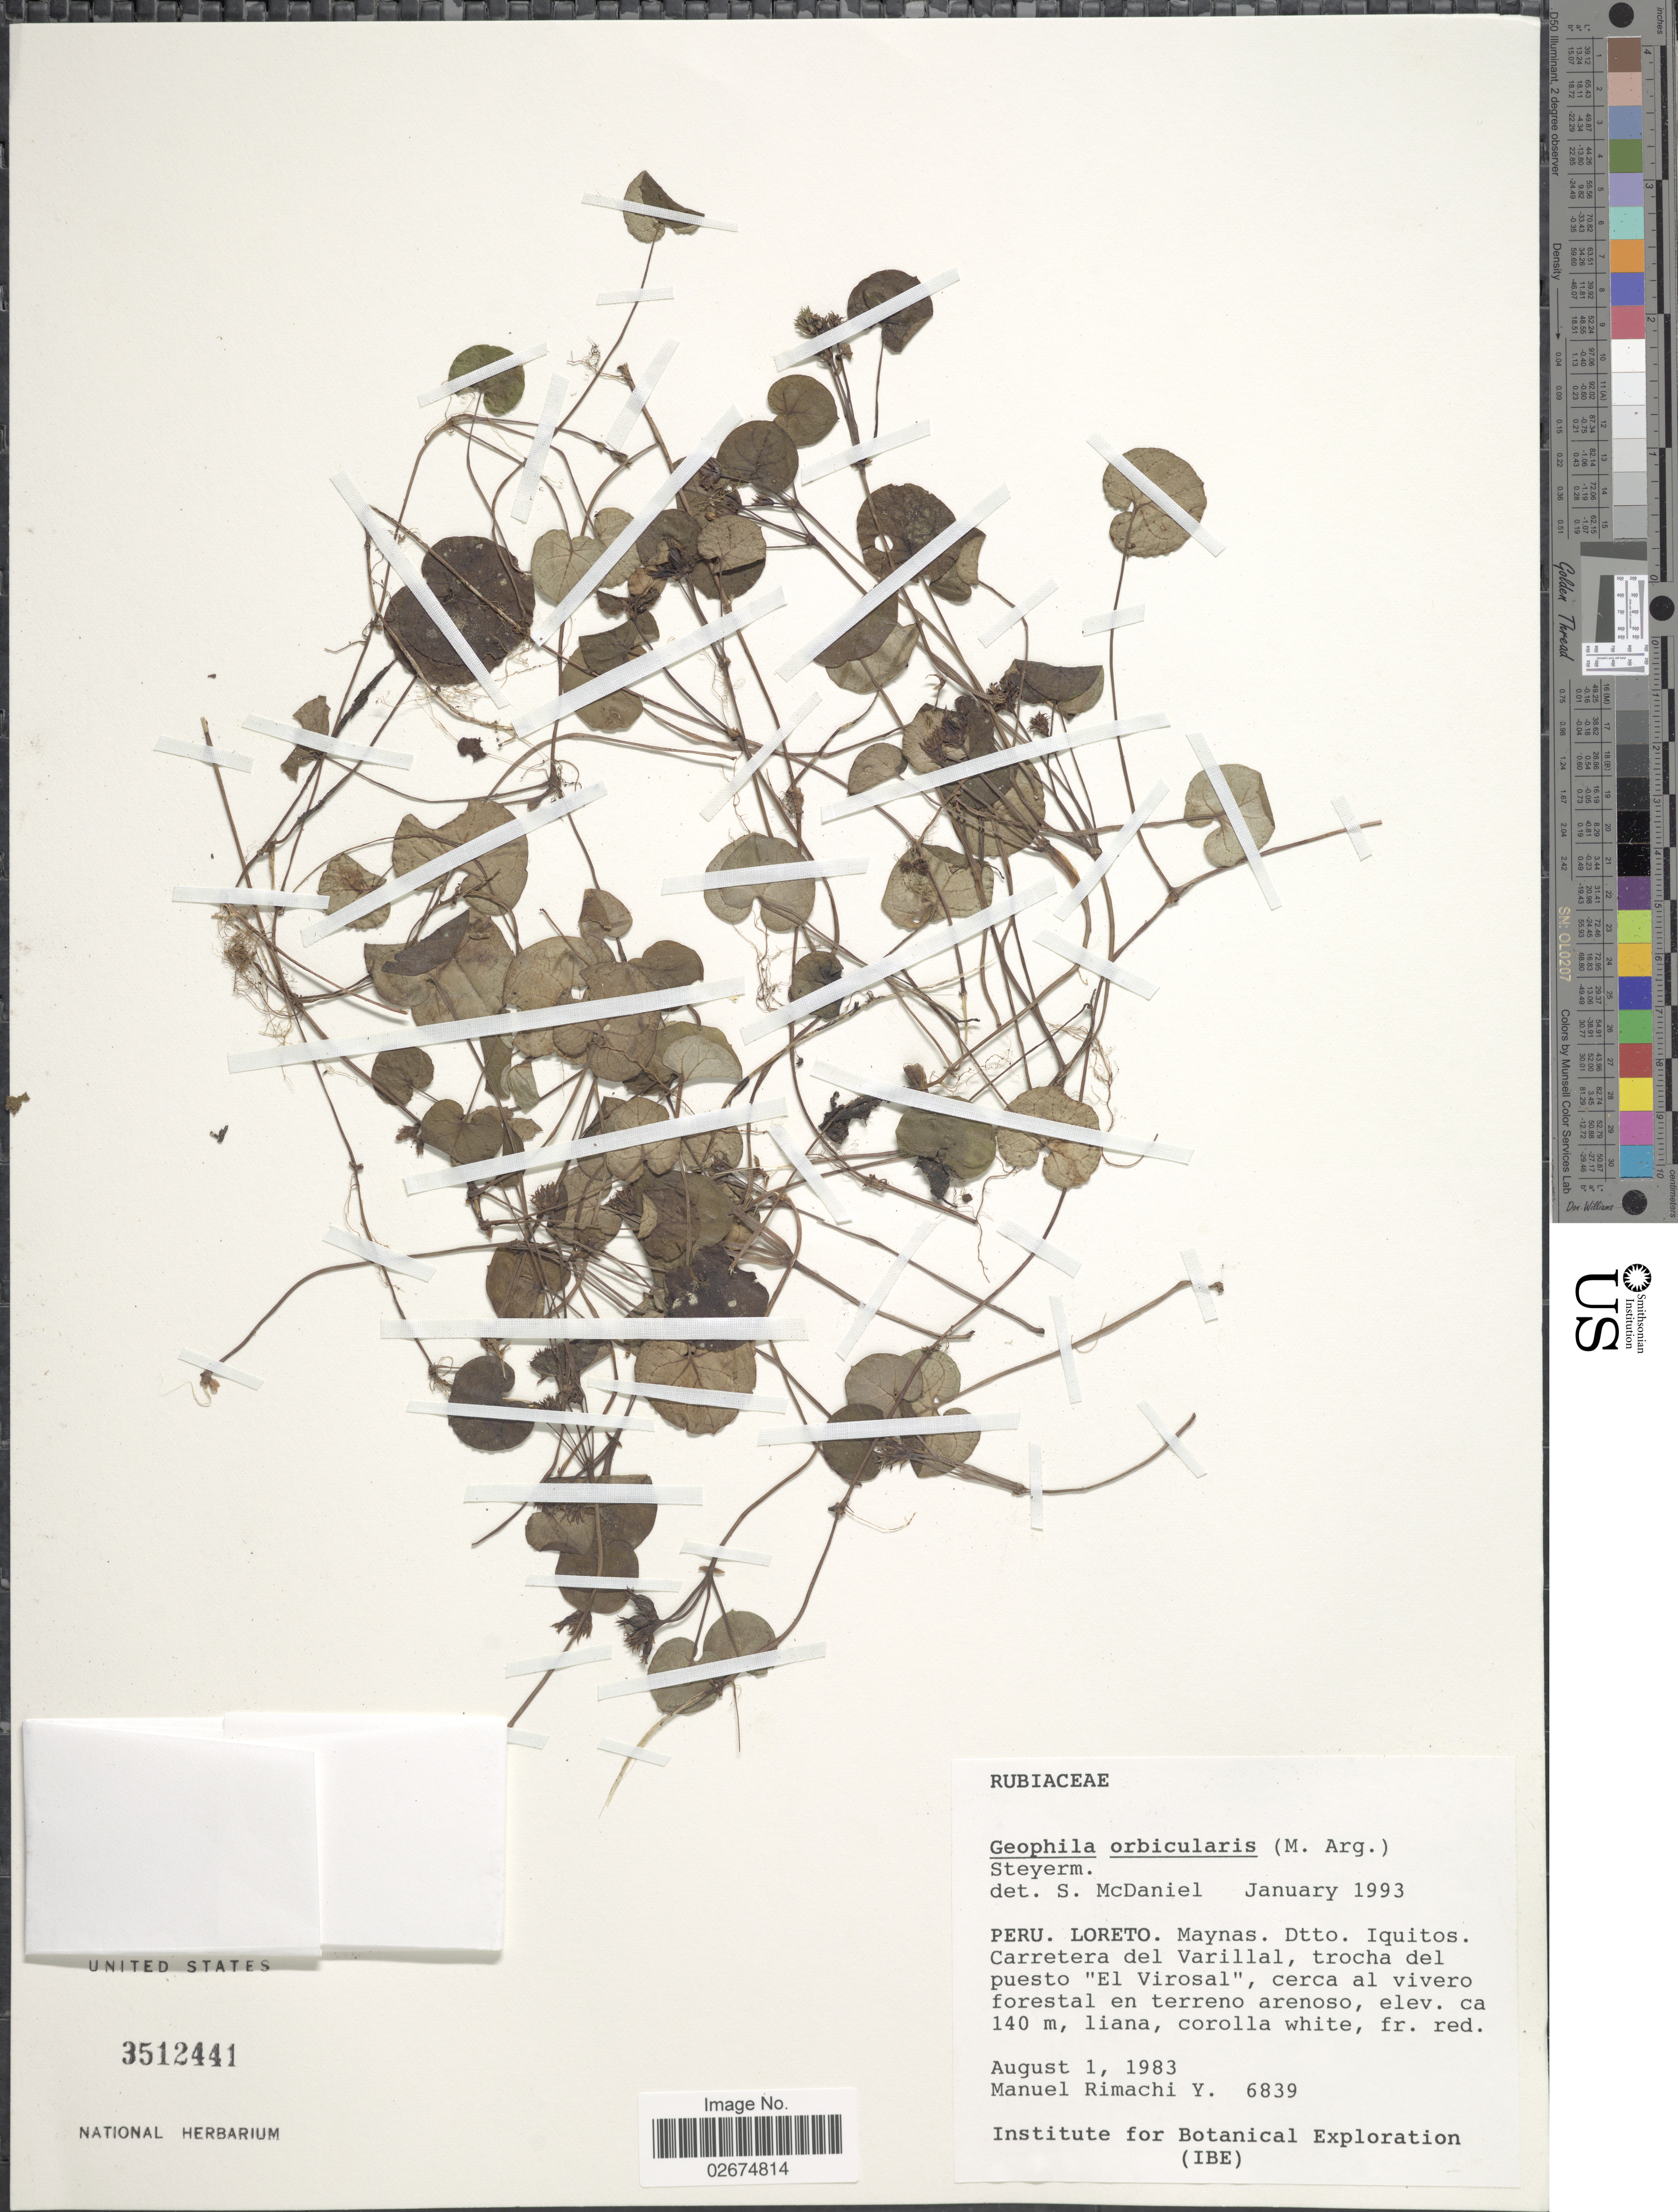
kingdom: Plantae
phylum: Tracheophyta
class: Magnoliopsida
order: Gentianales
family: Rubiaceae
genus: Geophila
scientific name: Geophila orbicularis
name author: (Müll. Arg.) Steyerm.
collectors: M. Rimachi Y.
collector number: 6839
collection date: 1983-08-01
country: Peru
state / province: Loreto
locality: Maynas. Dtto. Iquitos. Carretera del Varillal, trocha del puesto "El Virosal"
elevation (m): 140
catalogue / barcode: US 3512441